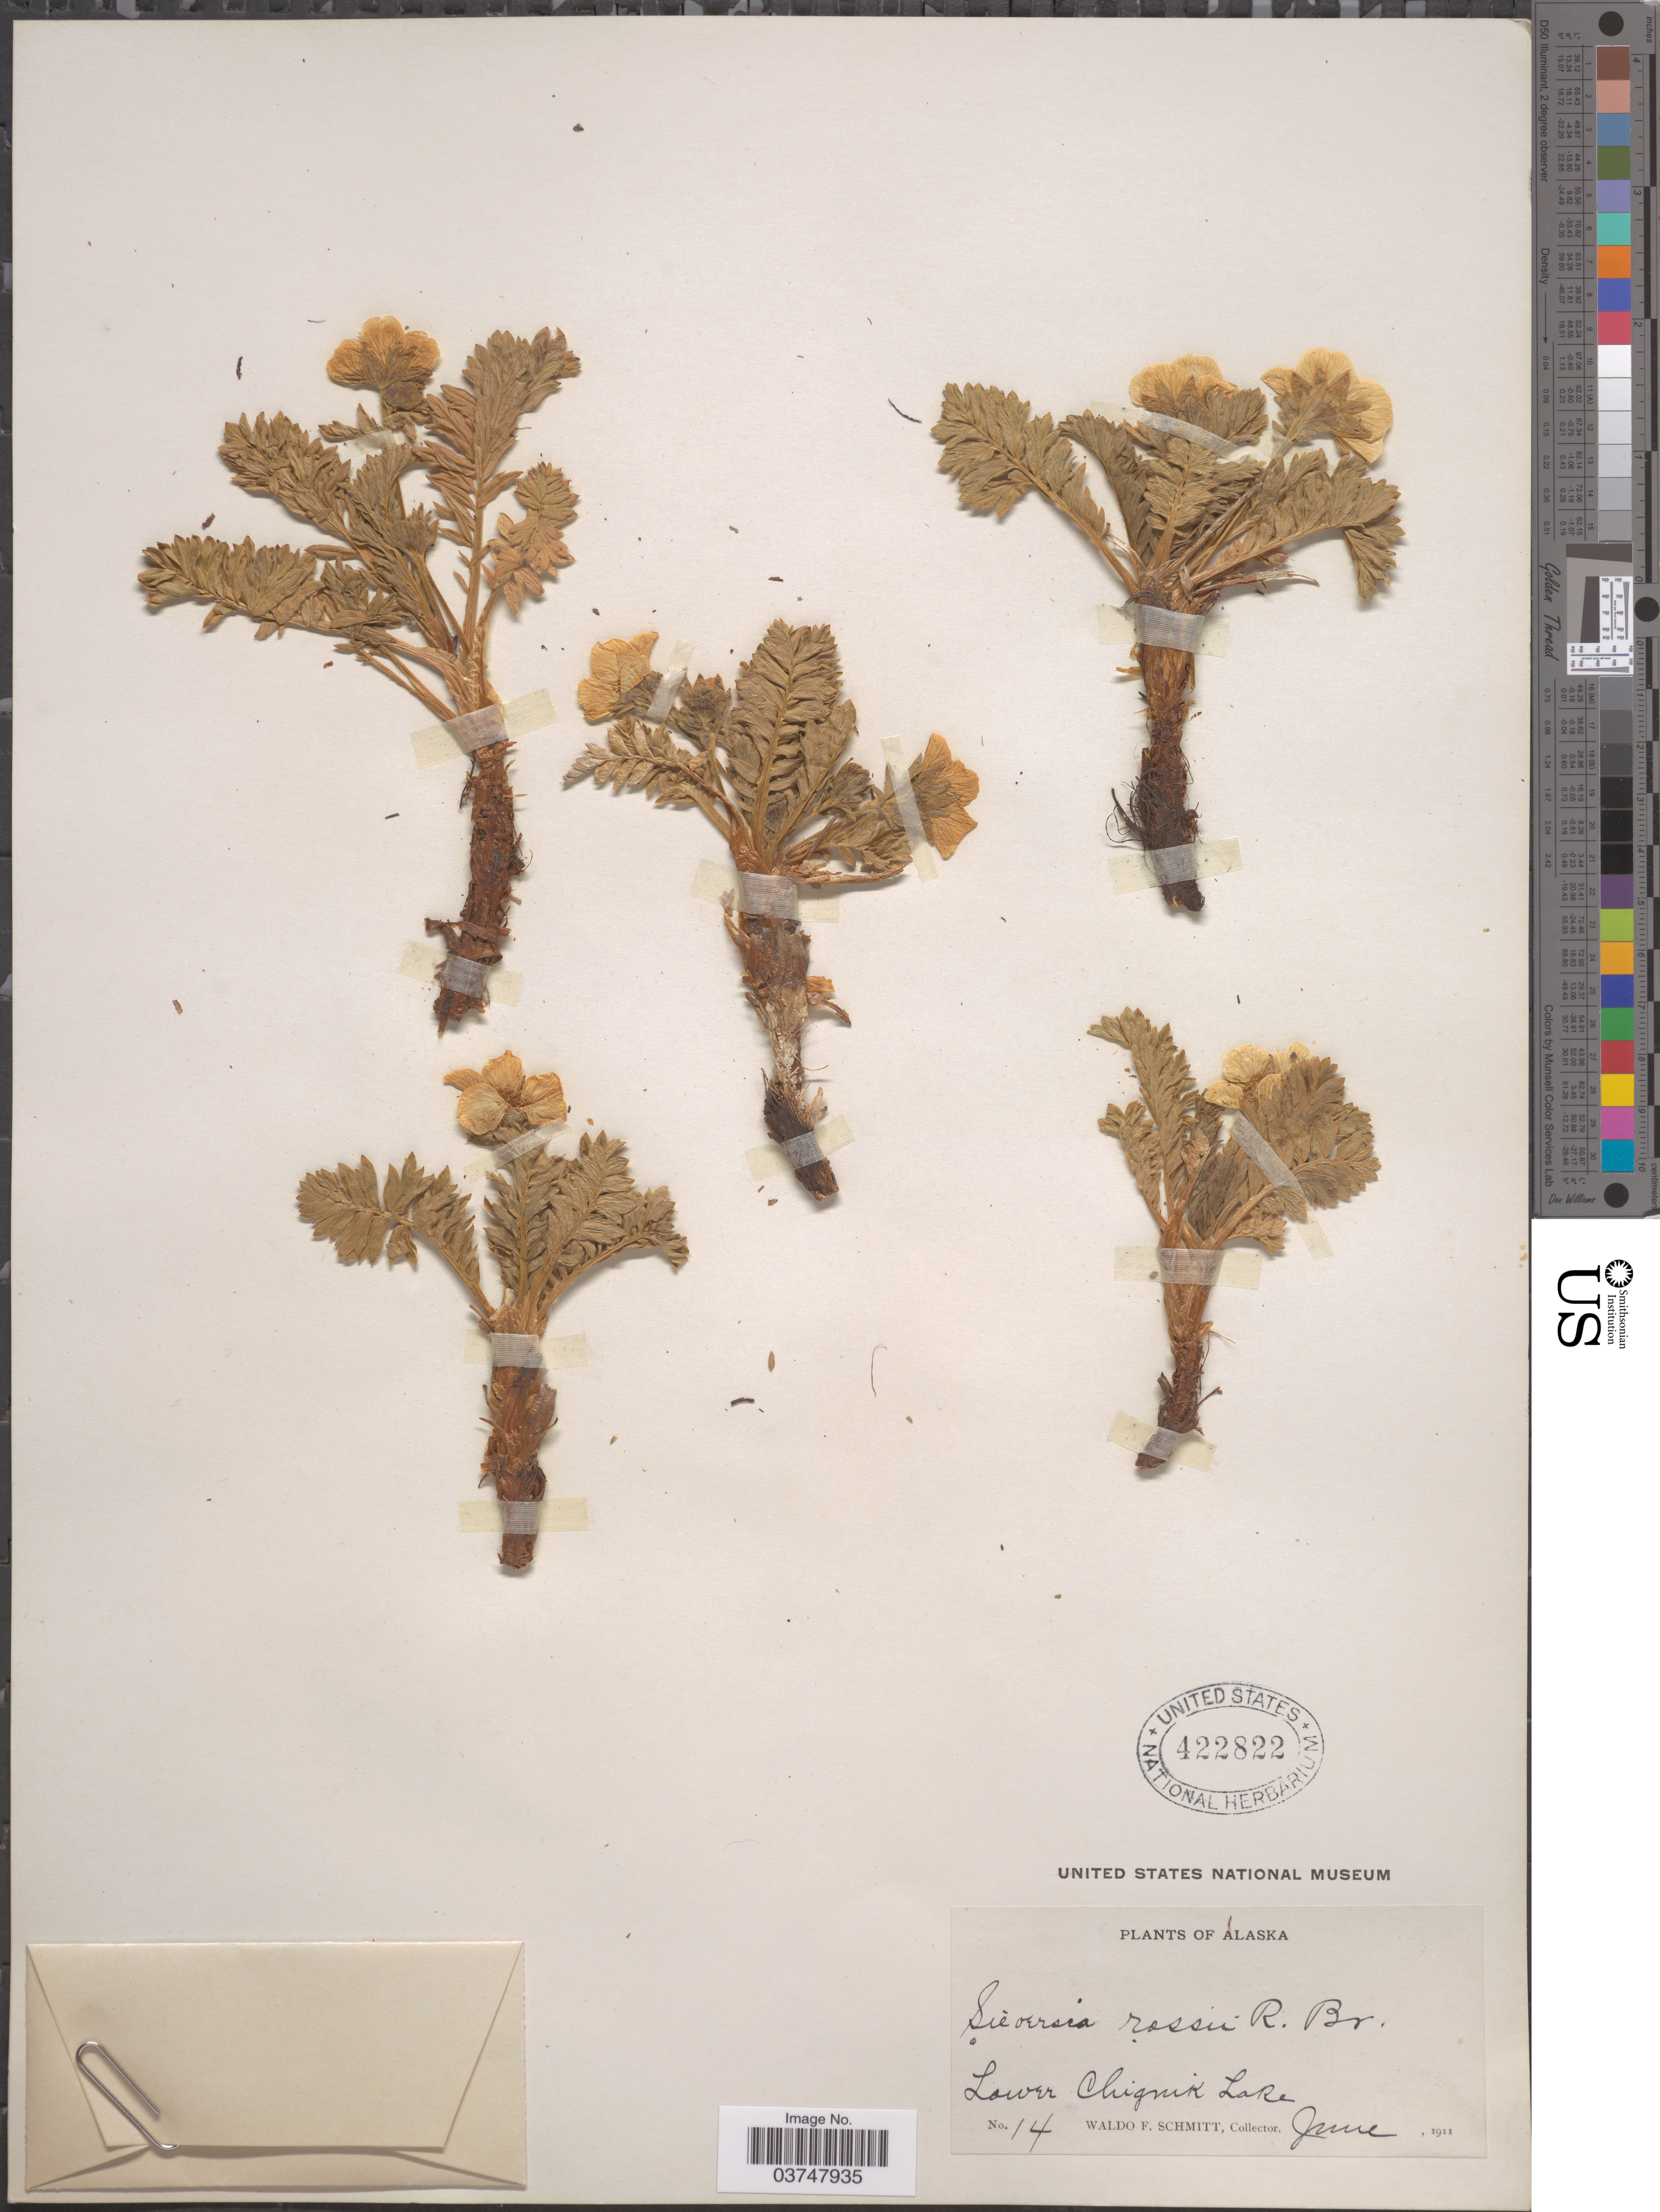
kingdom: Plantae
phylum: Tracheophyta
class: Magnoliopsida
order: Rosales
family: Rosaceae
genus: Geum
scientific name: Geum rossii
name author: (R. Br.) Ser.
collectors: W. F. Schmitt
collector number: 14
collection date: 1911-06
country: United States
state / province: Alaska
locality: Lower Chignik Lake.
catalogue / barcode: US 422822